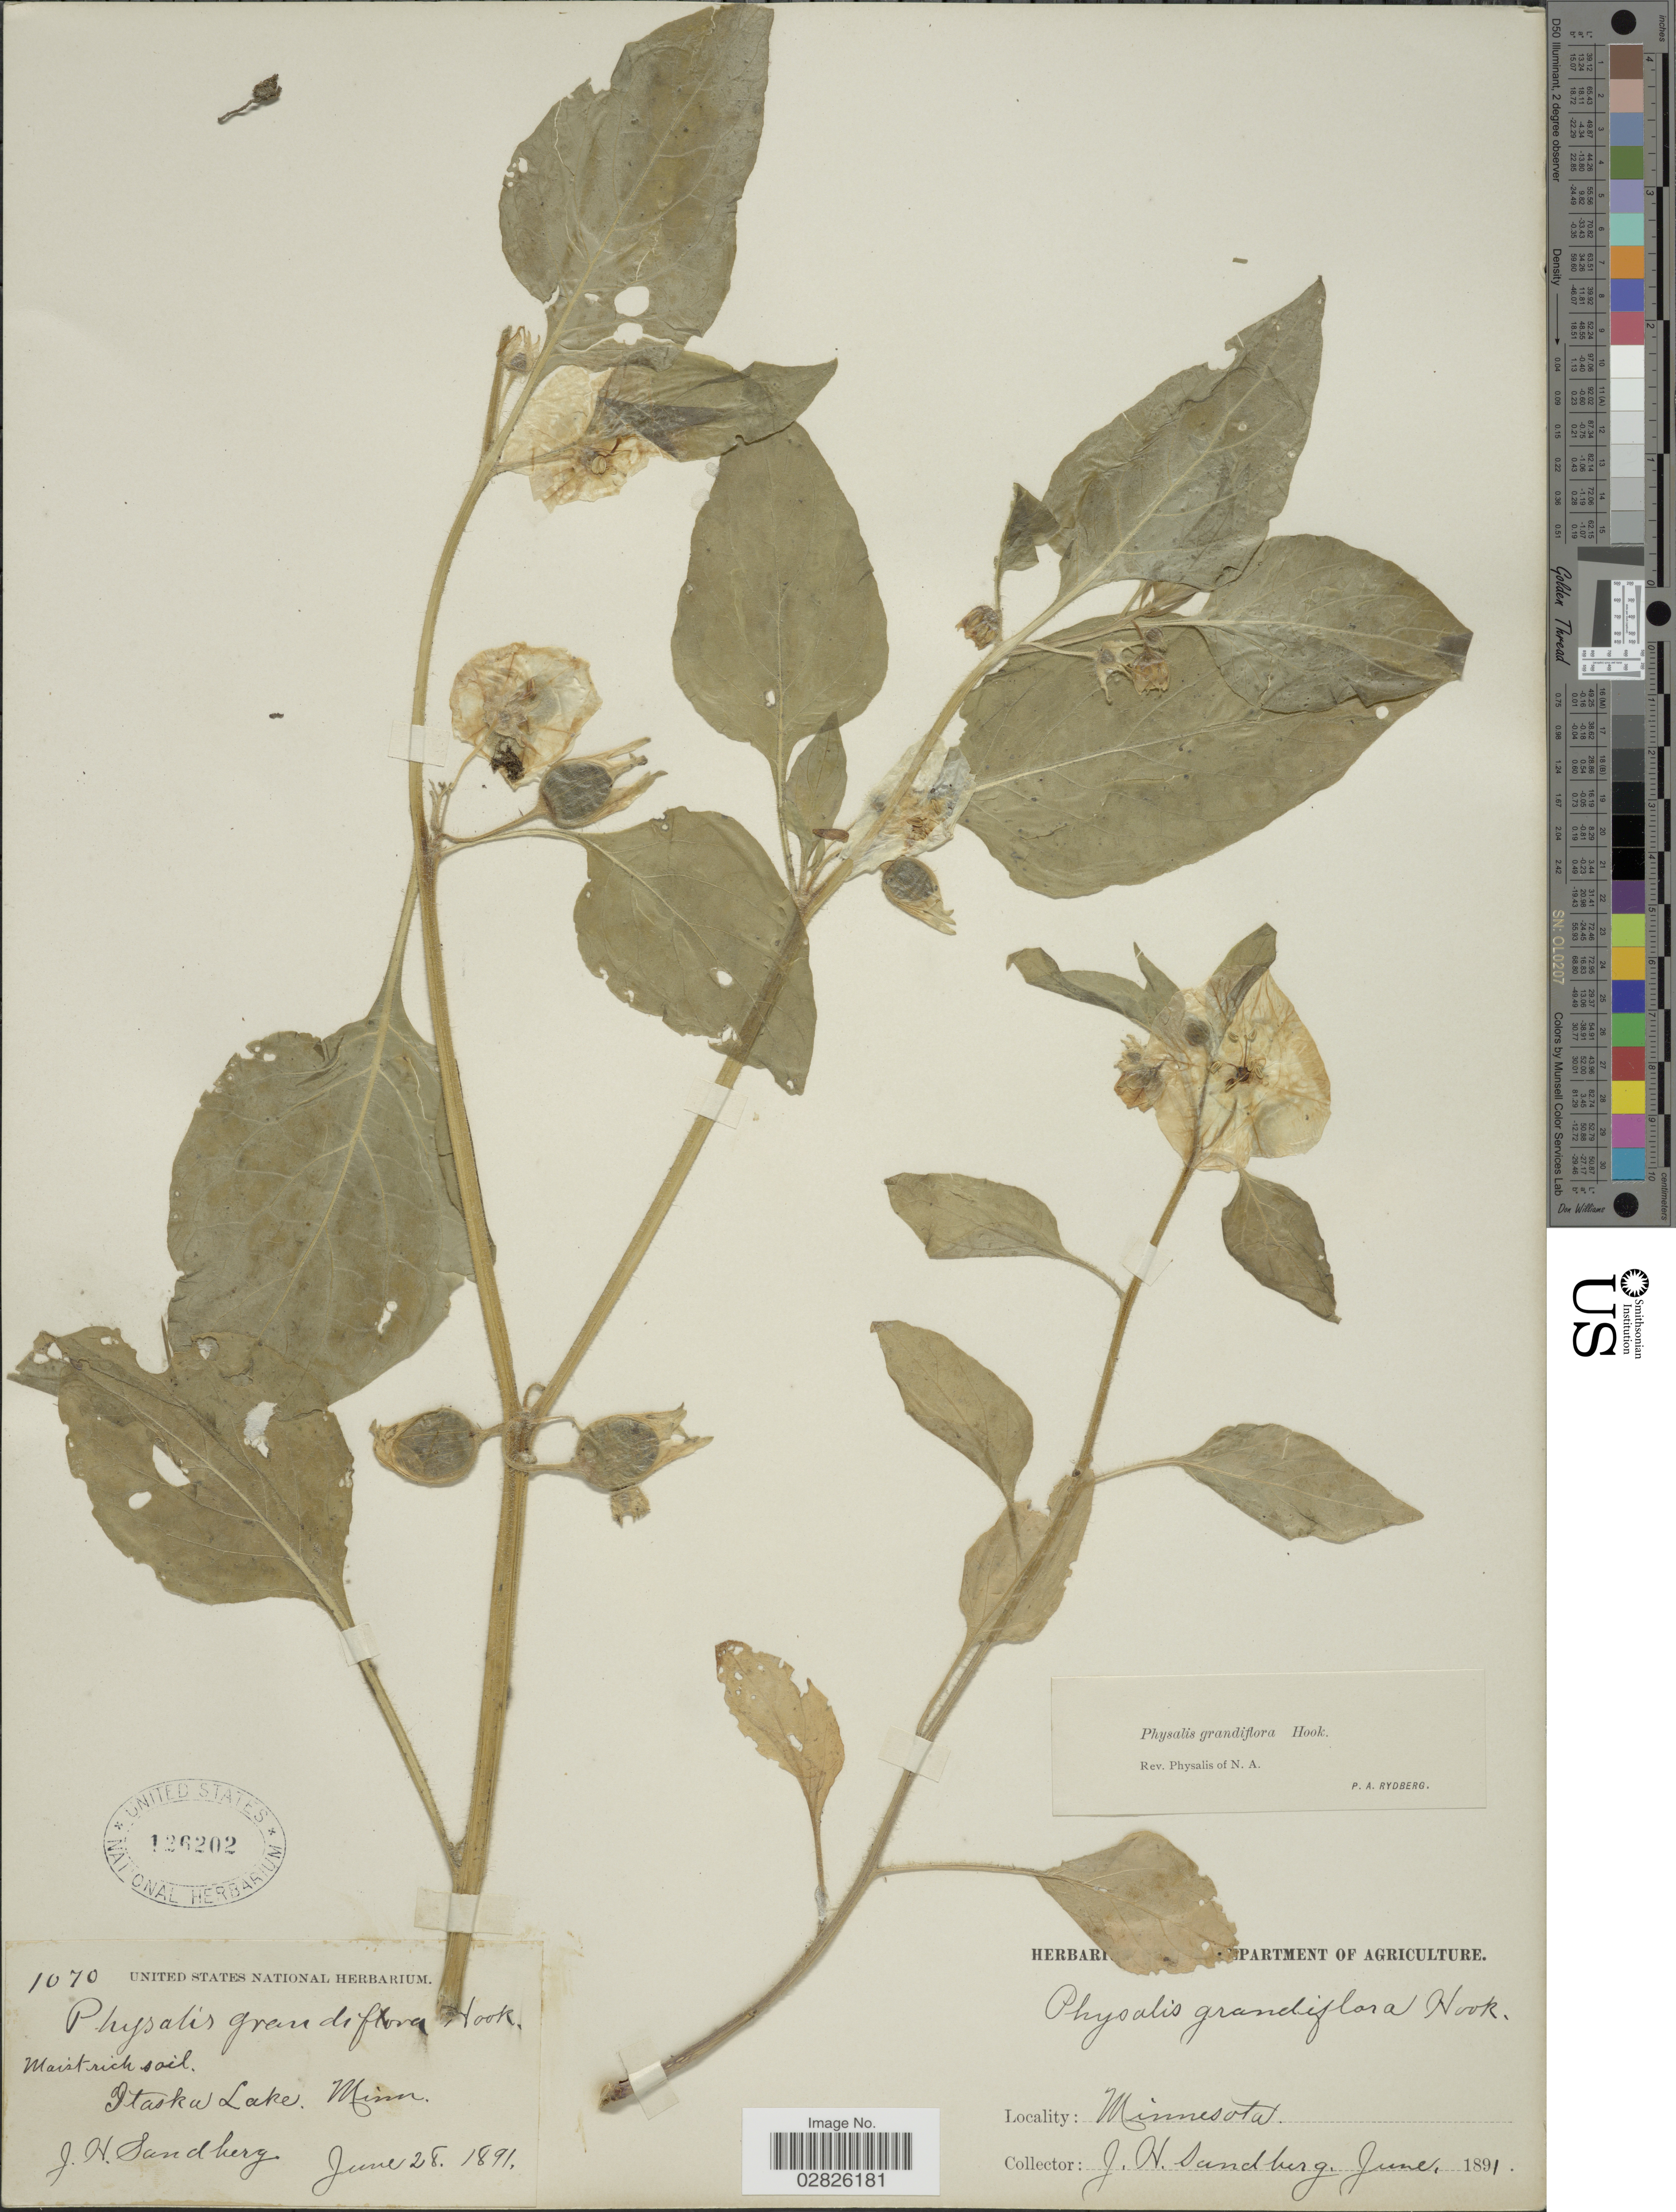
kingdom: Plantae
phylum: Tracheophyta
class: Magnoliopsida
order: Solanales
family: Solanaceae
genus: Leucophysalis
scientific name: Leucophysalis grandiflora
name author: (Hook.) Rydb.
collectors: J. H. Sandberg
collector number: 1070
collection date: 1891-06-28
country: United States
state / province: Minnesota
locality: Itaska Lake.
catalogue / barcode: US 126202